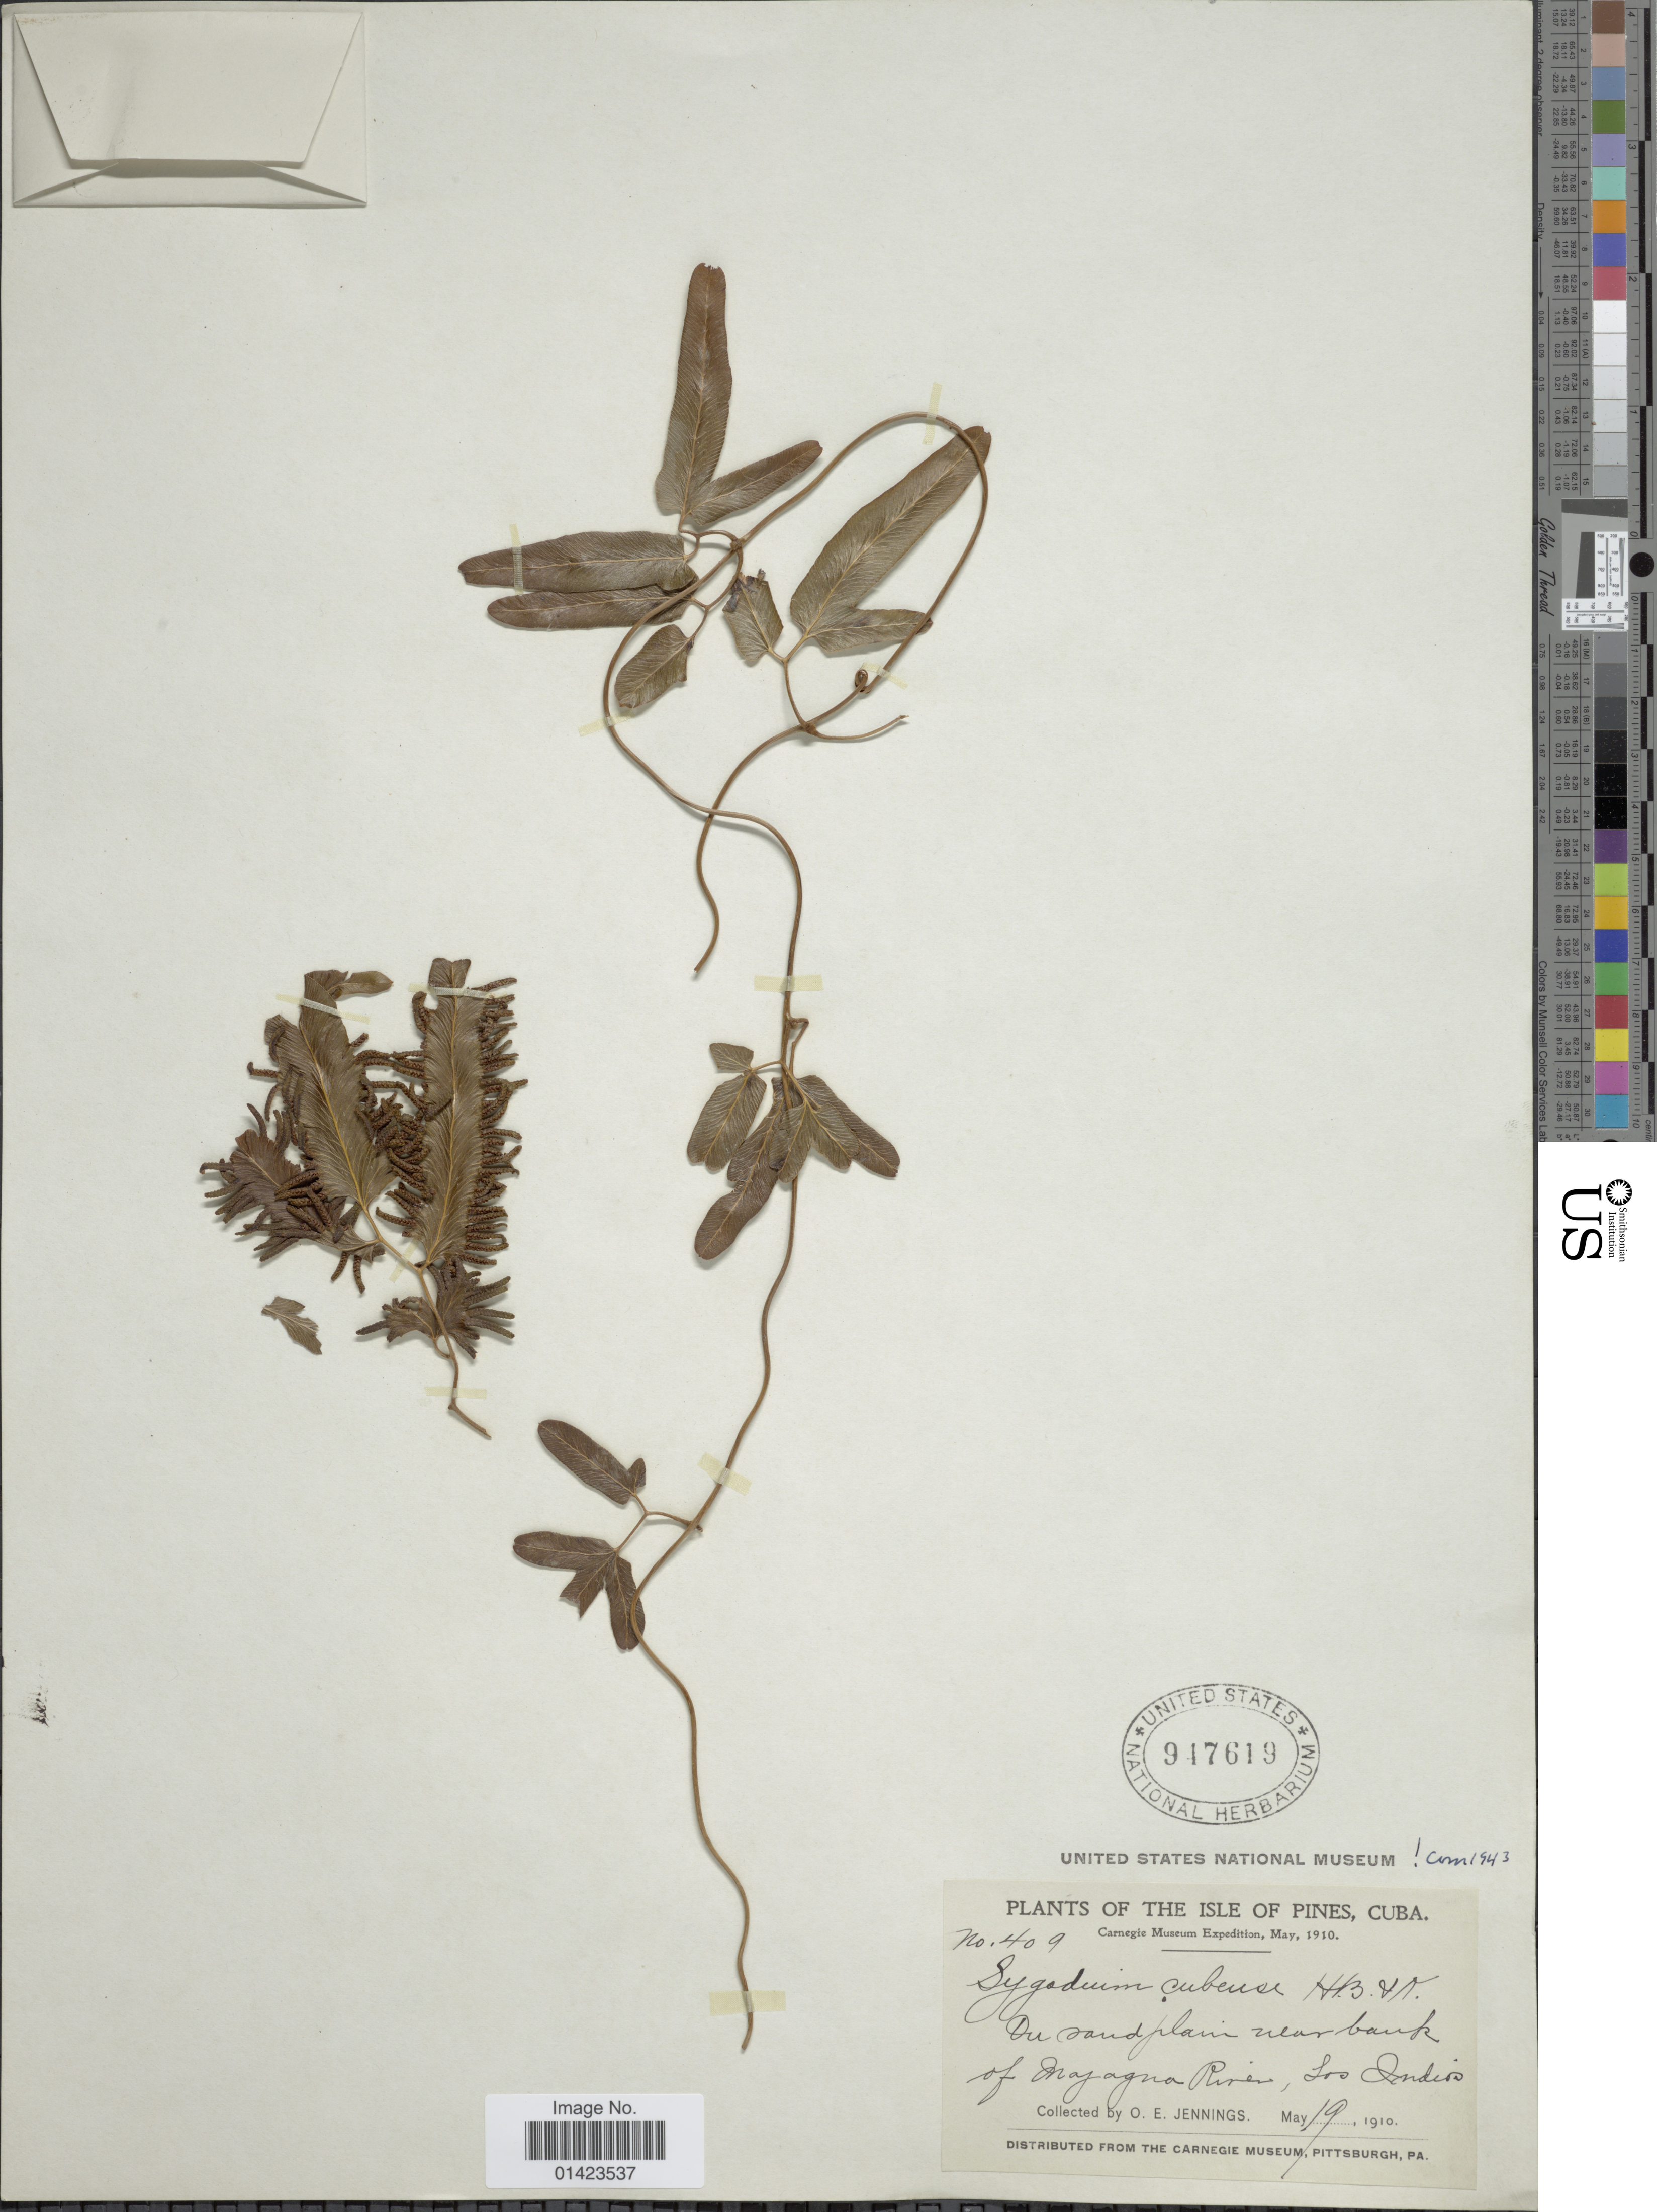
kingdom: Plantae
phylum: Tracheophyta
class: Polypodiopsida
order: Schizaeales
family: Lygodiaceae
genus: Lygodium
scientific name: Lygodium cubense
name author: Kunth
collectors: O. E. Jennings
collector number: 409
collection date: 1910-05-19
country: Cuba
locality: Isle of Pines, Cuba, on sand plain near bank of Majagua River, Los Indios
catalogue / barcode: US 947619